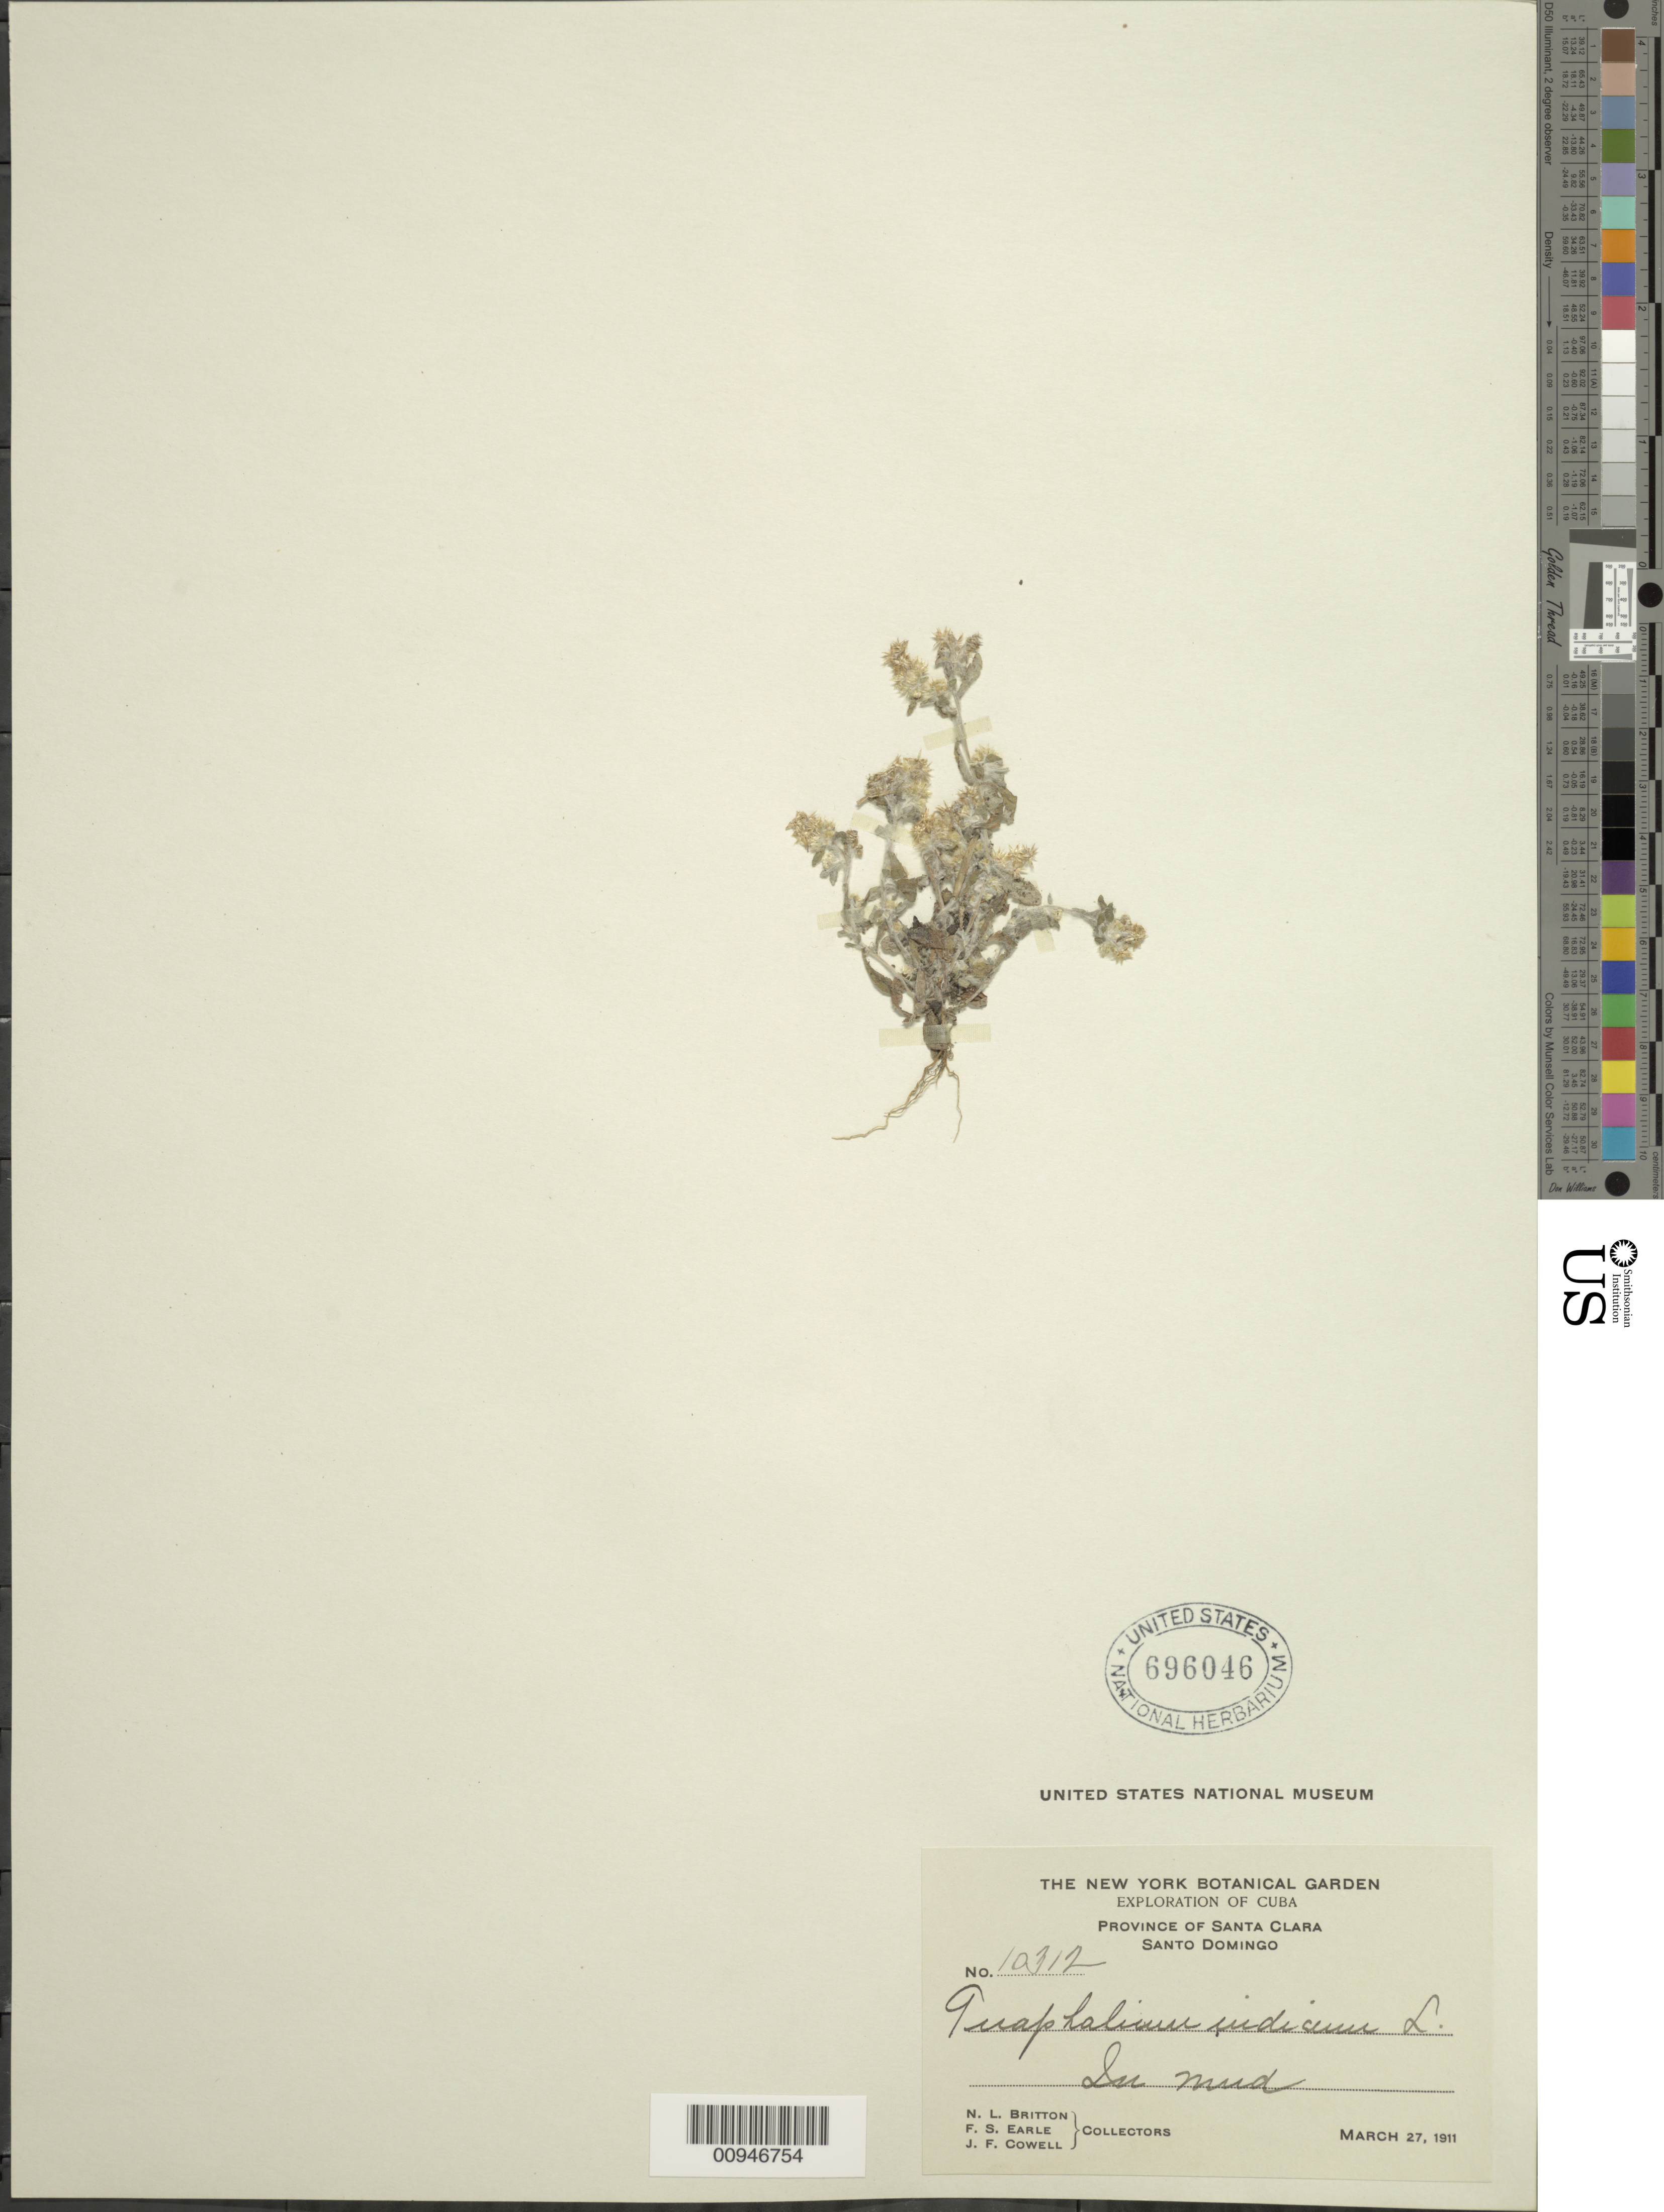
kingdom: Plantae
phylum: Tracheophyta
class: Magnoliopsida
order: Asterales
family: Asteraceae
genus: Helichrysum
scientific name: Helichrysum indicum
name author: (L.) Grierson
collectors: N. Britton, F. S. Earle & J. F. Cowell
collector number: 10312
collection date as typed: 27 Mar 1911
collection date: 1911-03-27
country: Cuba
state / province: Las Villas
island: Cuba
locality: Santo Domingo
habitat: In mud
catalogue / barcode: US 696046